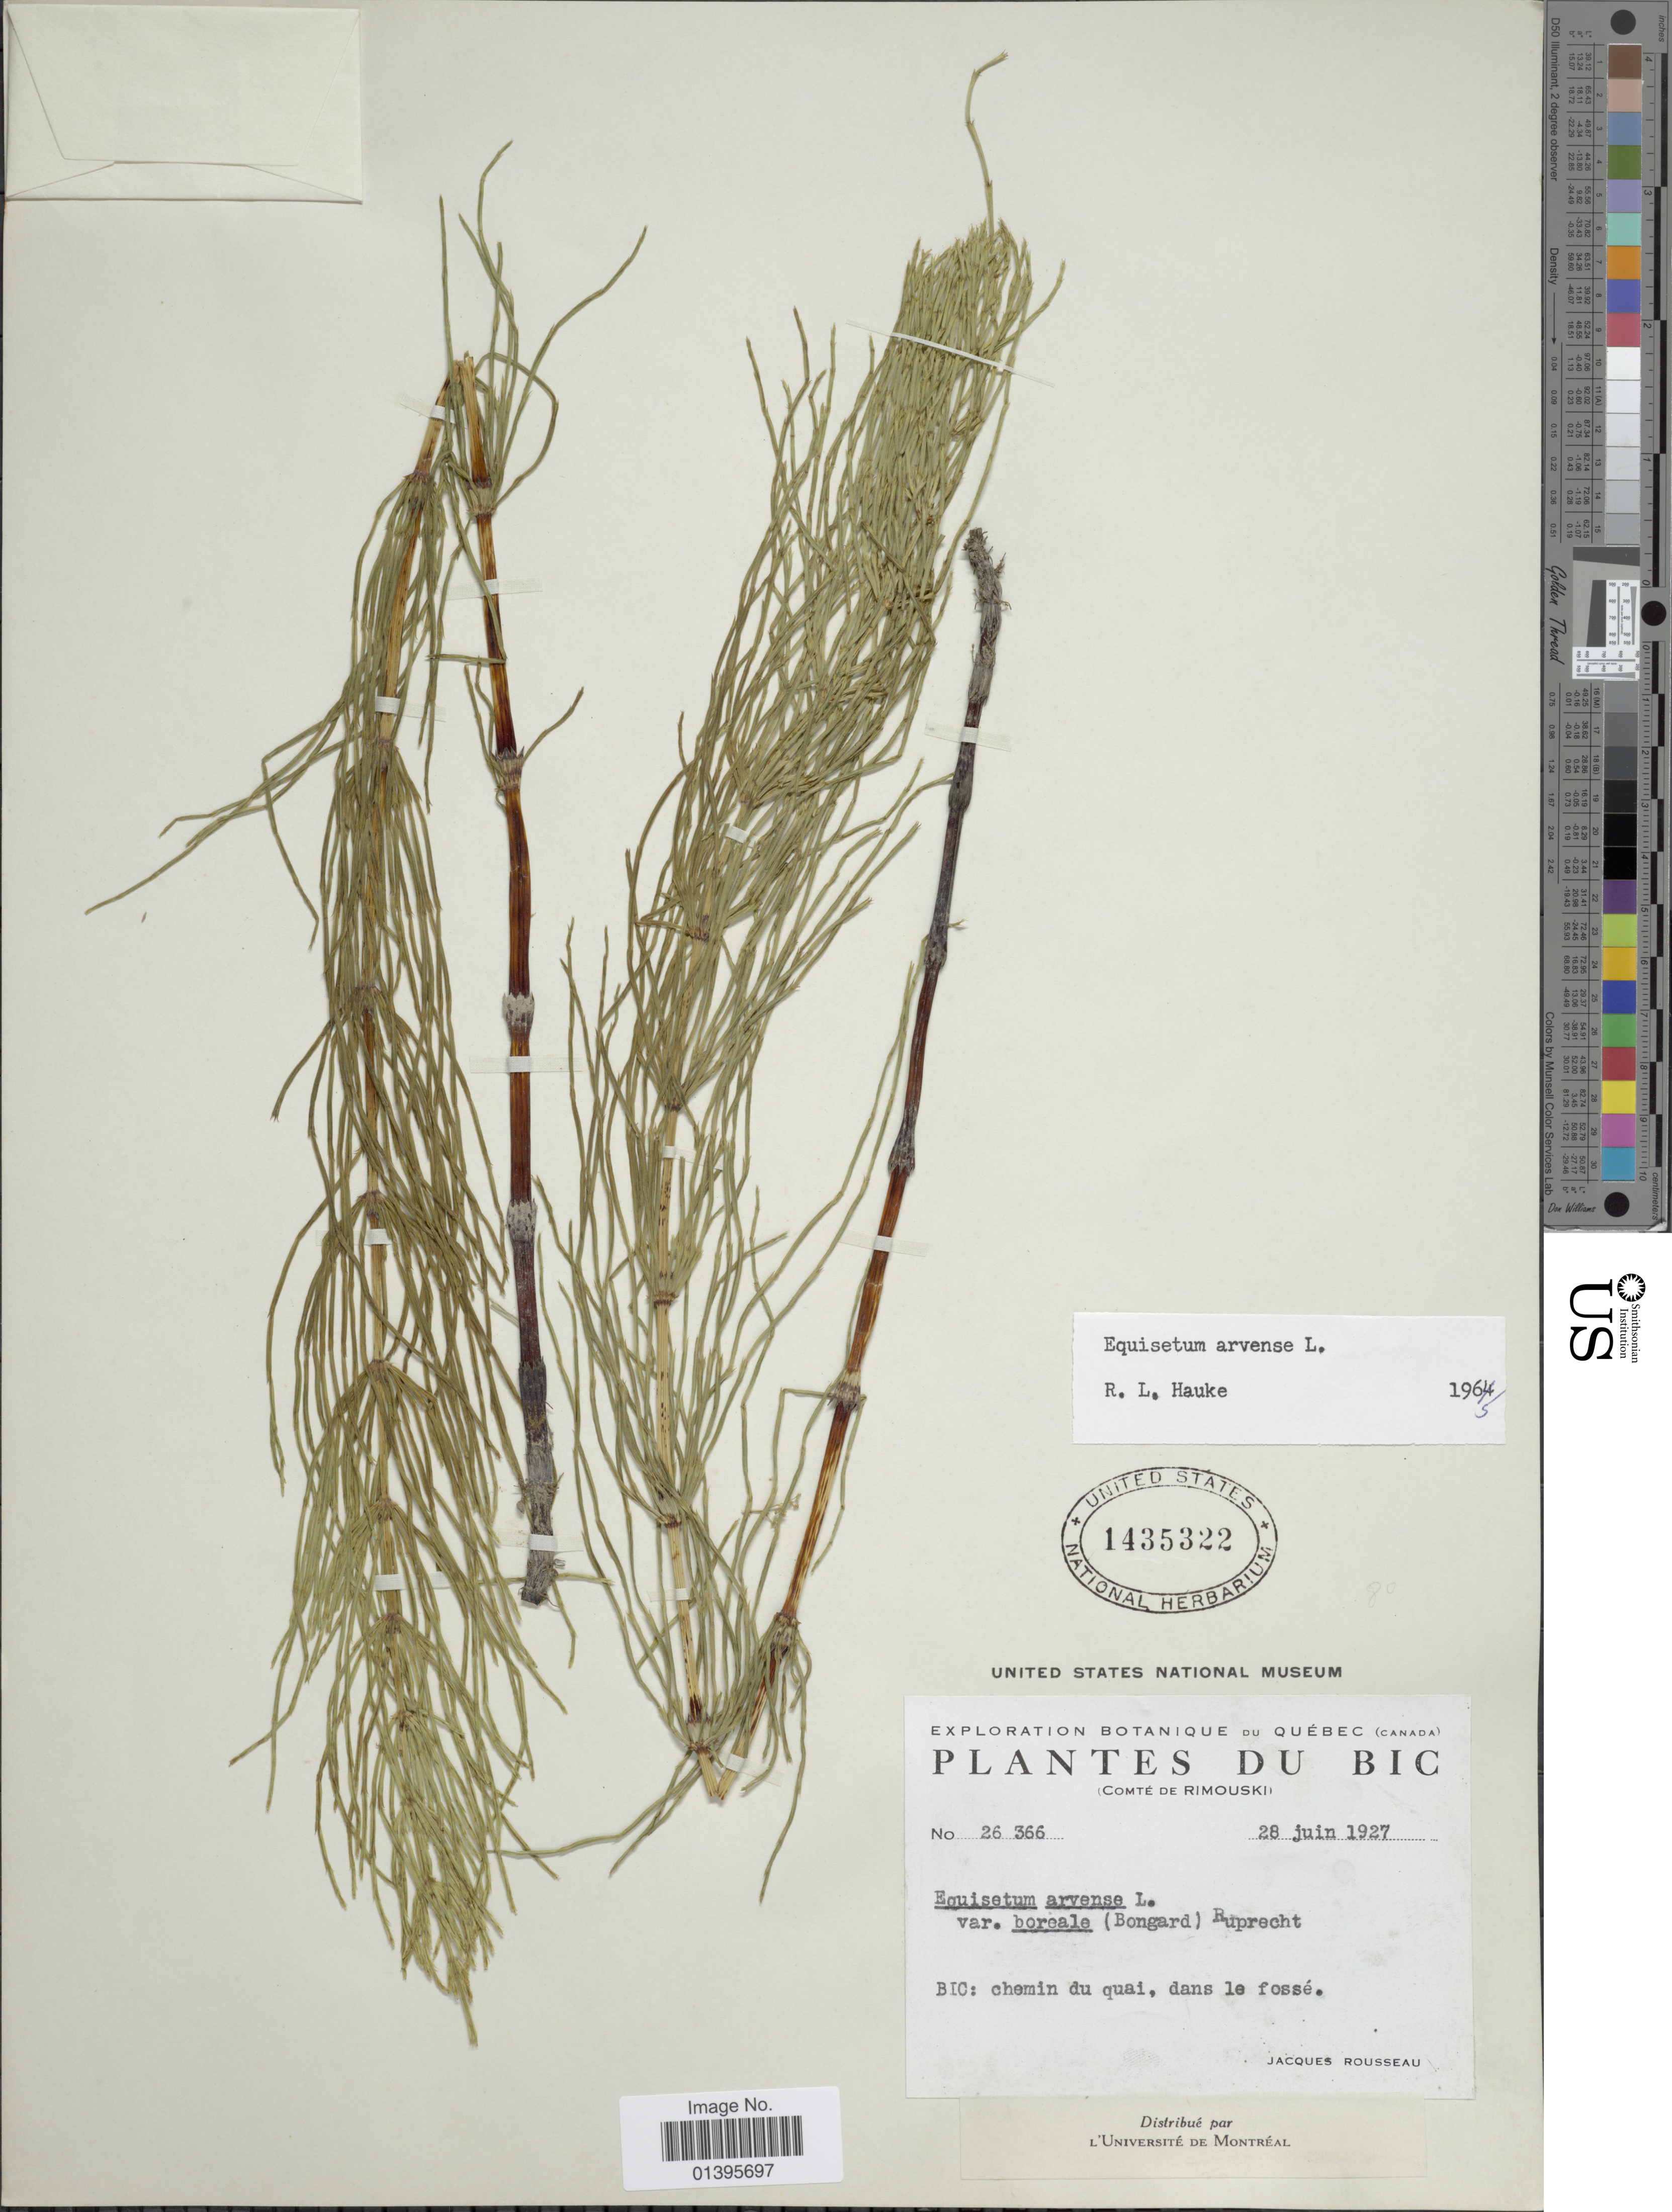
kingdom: Plantae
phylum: Tracheophyta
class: Polypodiopsida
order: Equisetales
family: Equisetaceae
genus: Equisetum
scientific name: Equisetum arvense var. boreale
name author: (Bong.) Rupr.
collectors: J. Rousseau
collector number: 26366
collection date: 1927-06-28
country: Canada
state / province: Quebec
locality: Plantes du Bic. (Comté de Rimouski). Biv: chemin du quai, dans le fossé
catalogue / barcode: US 1435322